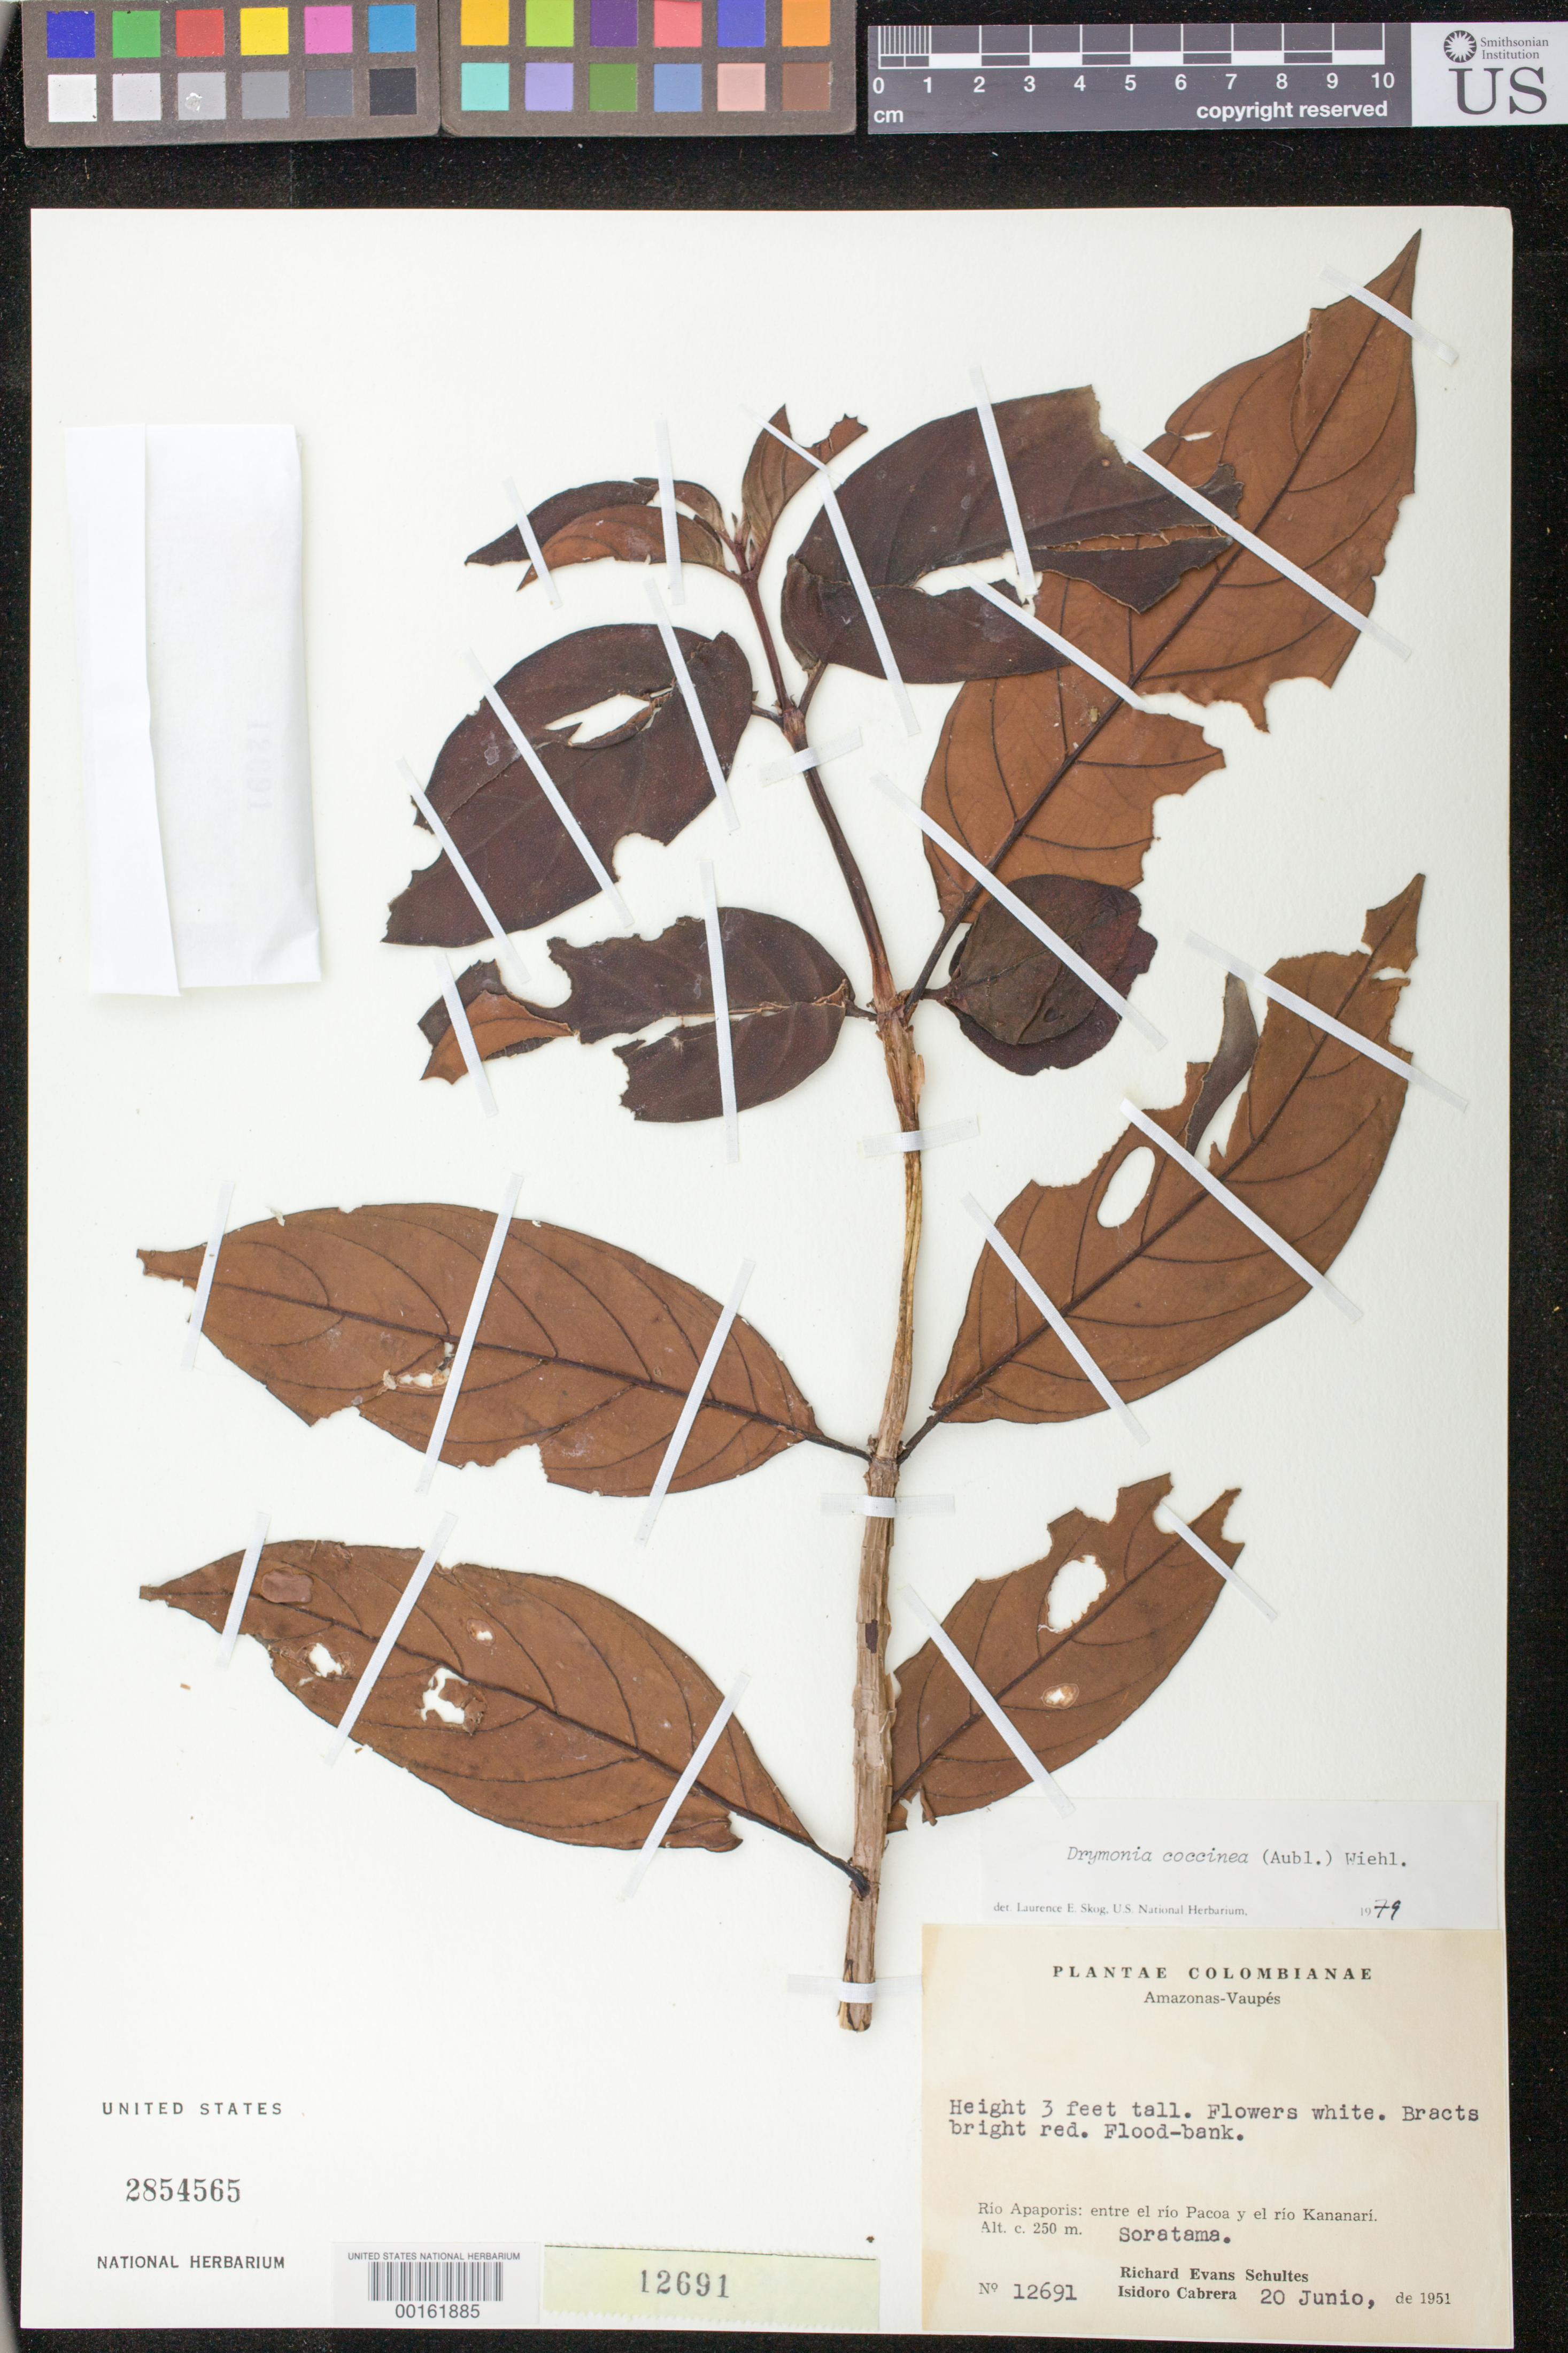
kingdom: Plantae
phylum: Tracheophyta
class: Magnoliopsida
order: Lamiales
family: Gesneriaceae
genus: Drymonia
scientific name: Drymonia coccinea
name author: (Aubl.) Wiehler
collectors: R. E. Schultes & I. Cabrera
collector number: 12691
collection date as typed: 20 Jun 1951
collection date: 1951-06-20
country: Colombia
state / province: Amazônas / Vaupés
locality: Rio Apaporis, between Rio Pacoa and Rio Kananari, Soratama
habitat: Flood-bank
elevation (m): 250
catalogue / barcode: US 2854565